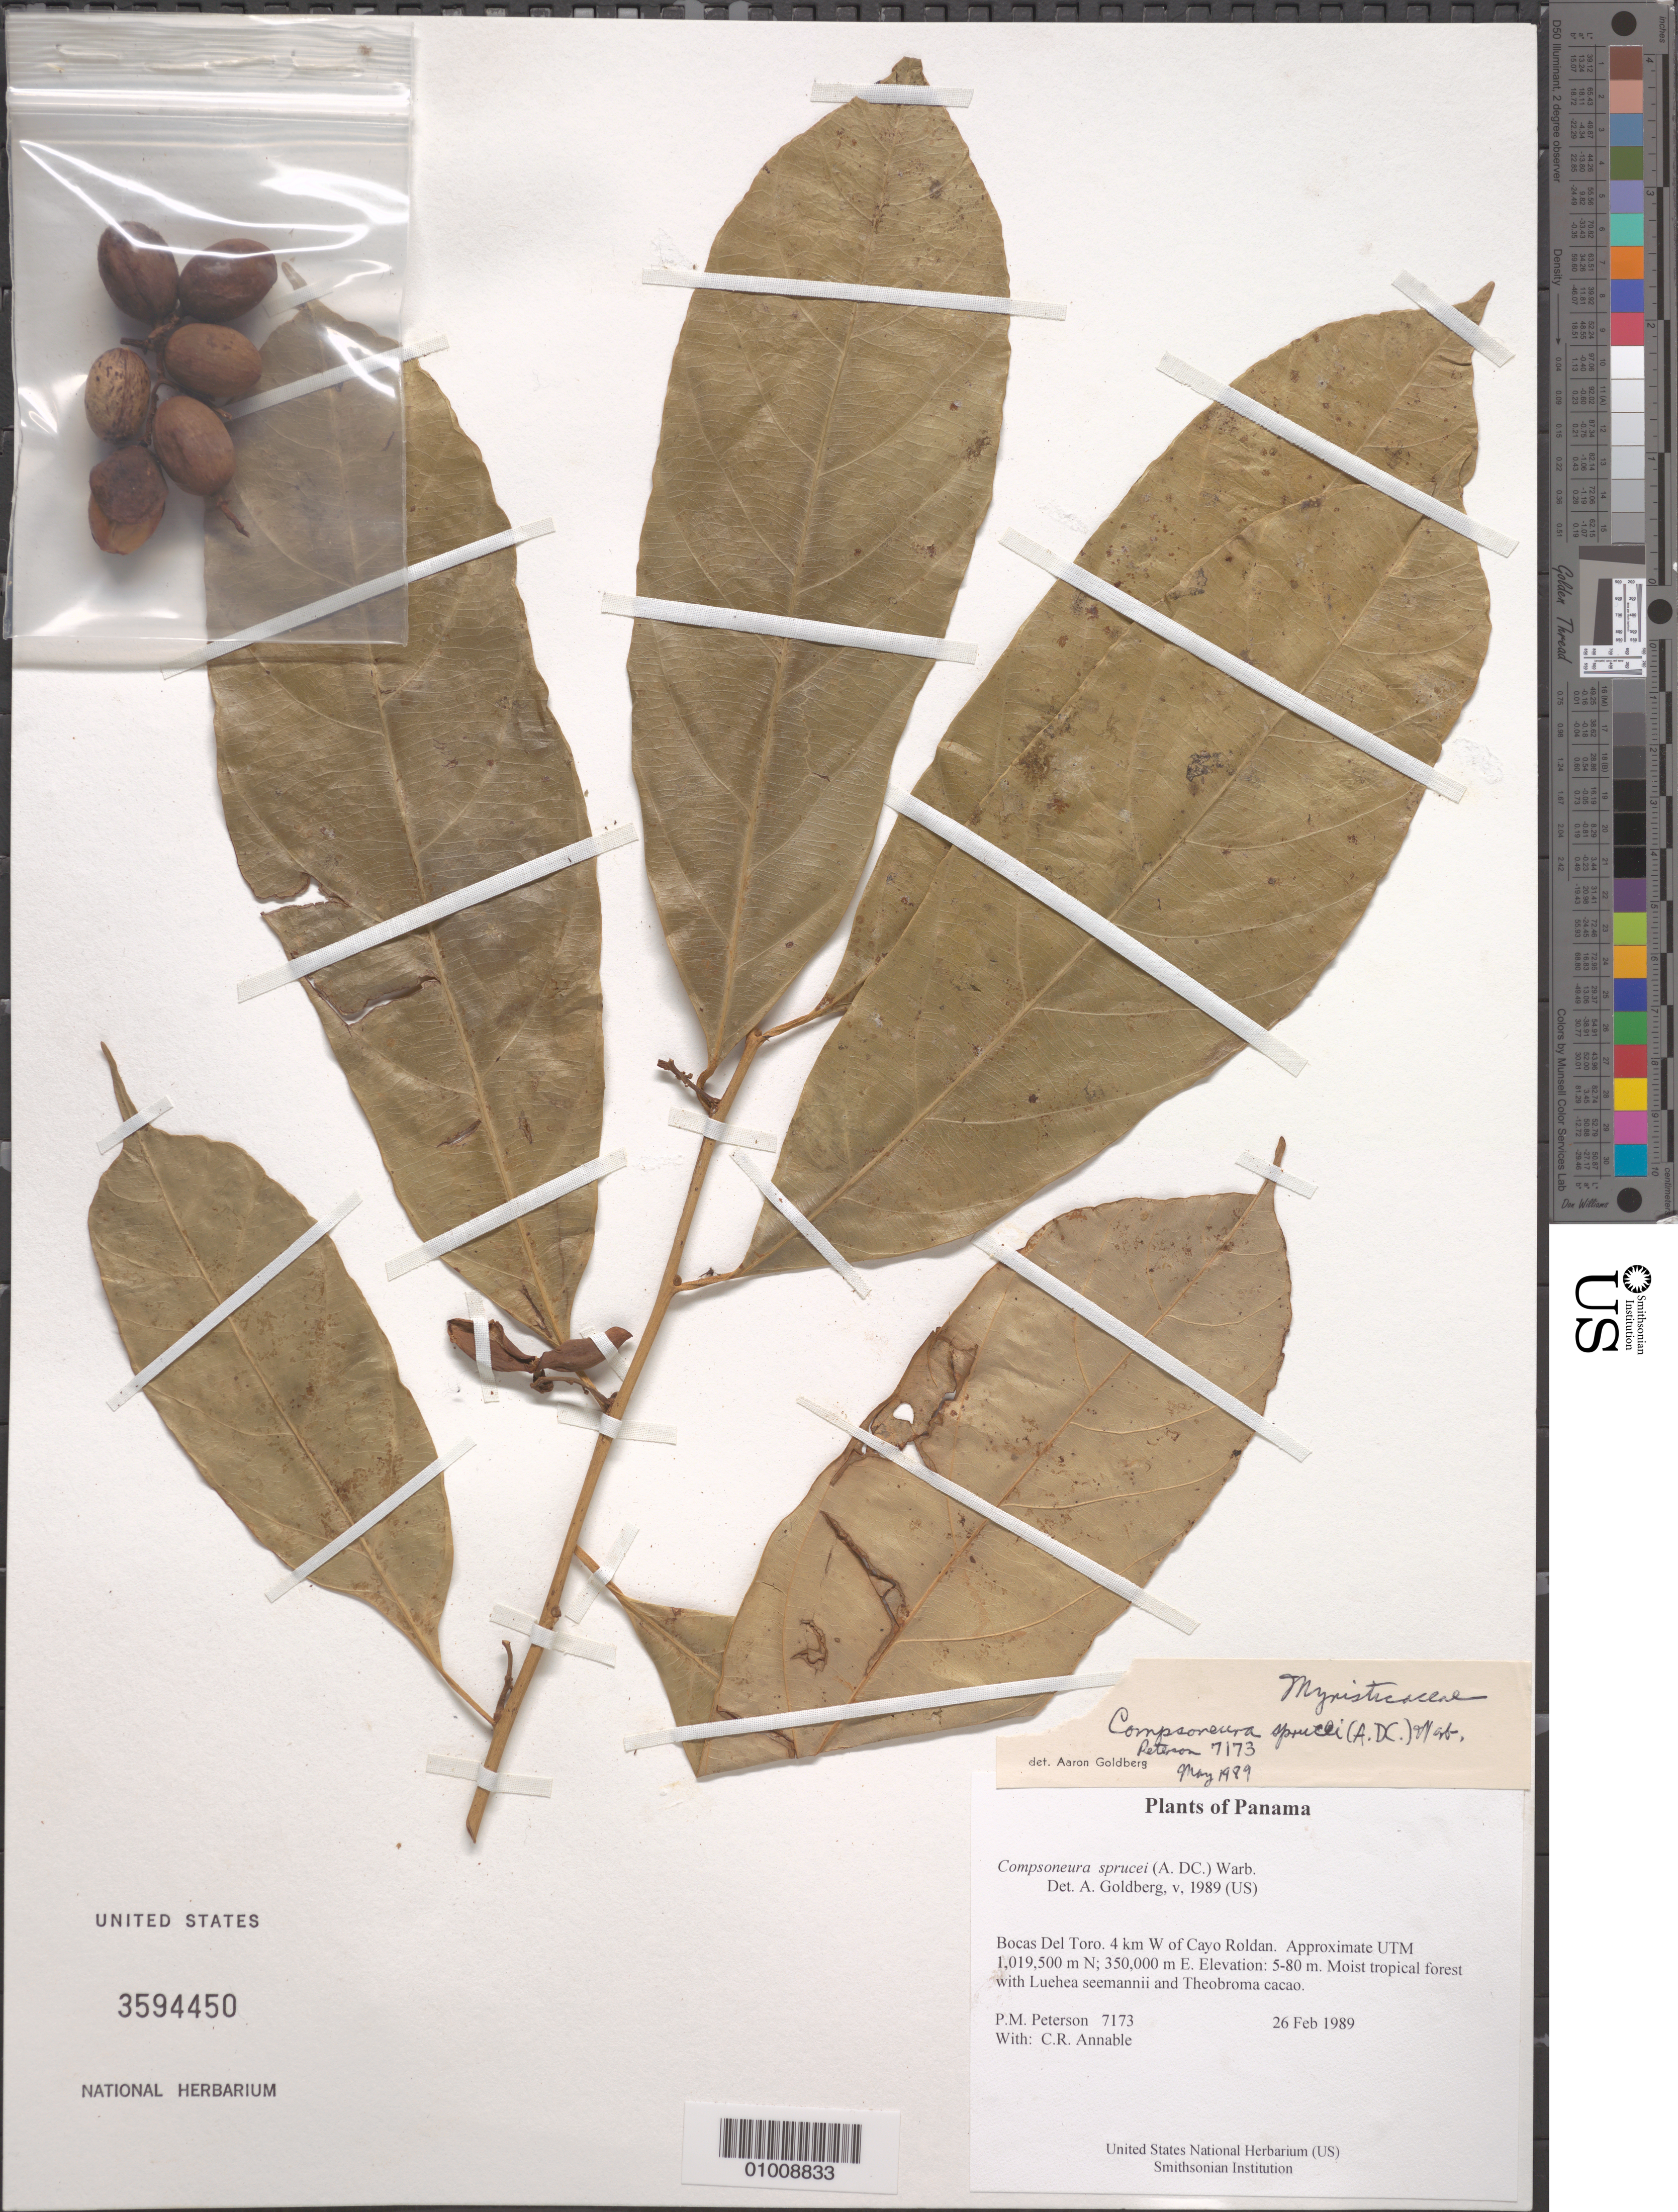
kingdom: Plantae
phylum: Tracheophyta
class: Magnoliopsida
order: Magnoliales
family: Myristicaceae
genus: Compsoneura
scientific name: Compsoneura sprucei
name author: (A. DC.) Warb.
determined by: Goldberg, Aaron, (US), NMNH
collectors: P. M. Peterson & C. R. Annable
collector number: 07173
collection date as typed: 26 Feb 1989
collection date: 1989-02-26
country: Panama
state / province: Bocas del Toro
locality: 4 km W of Cayo Roldan. Approximate UTM 1,019,500 m N; 350,000 m E.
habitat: Moist tropical forest with Luehea seemannii and Theobroma cacao.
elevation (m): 5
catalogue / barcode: US 3594450